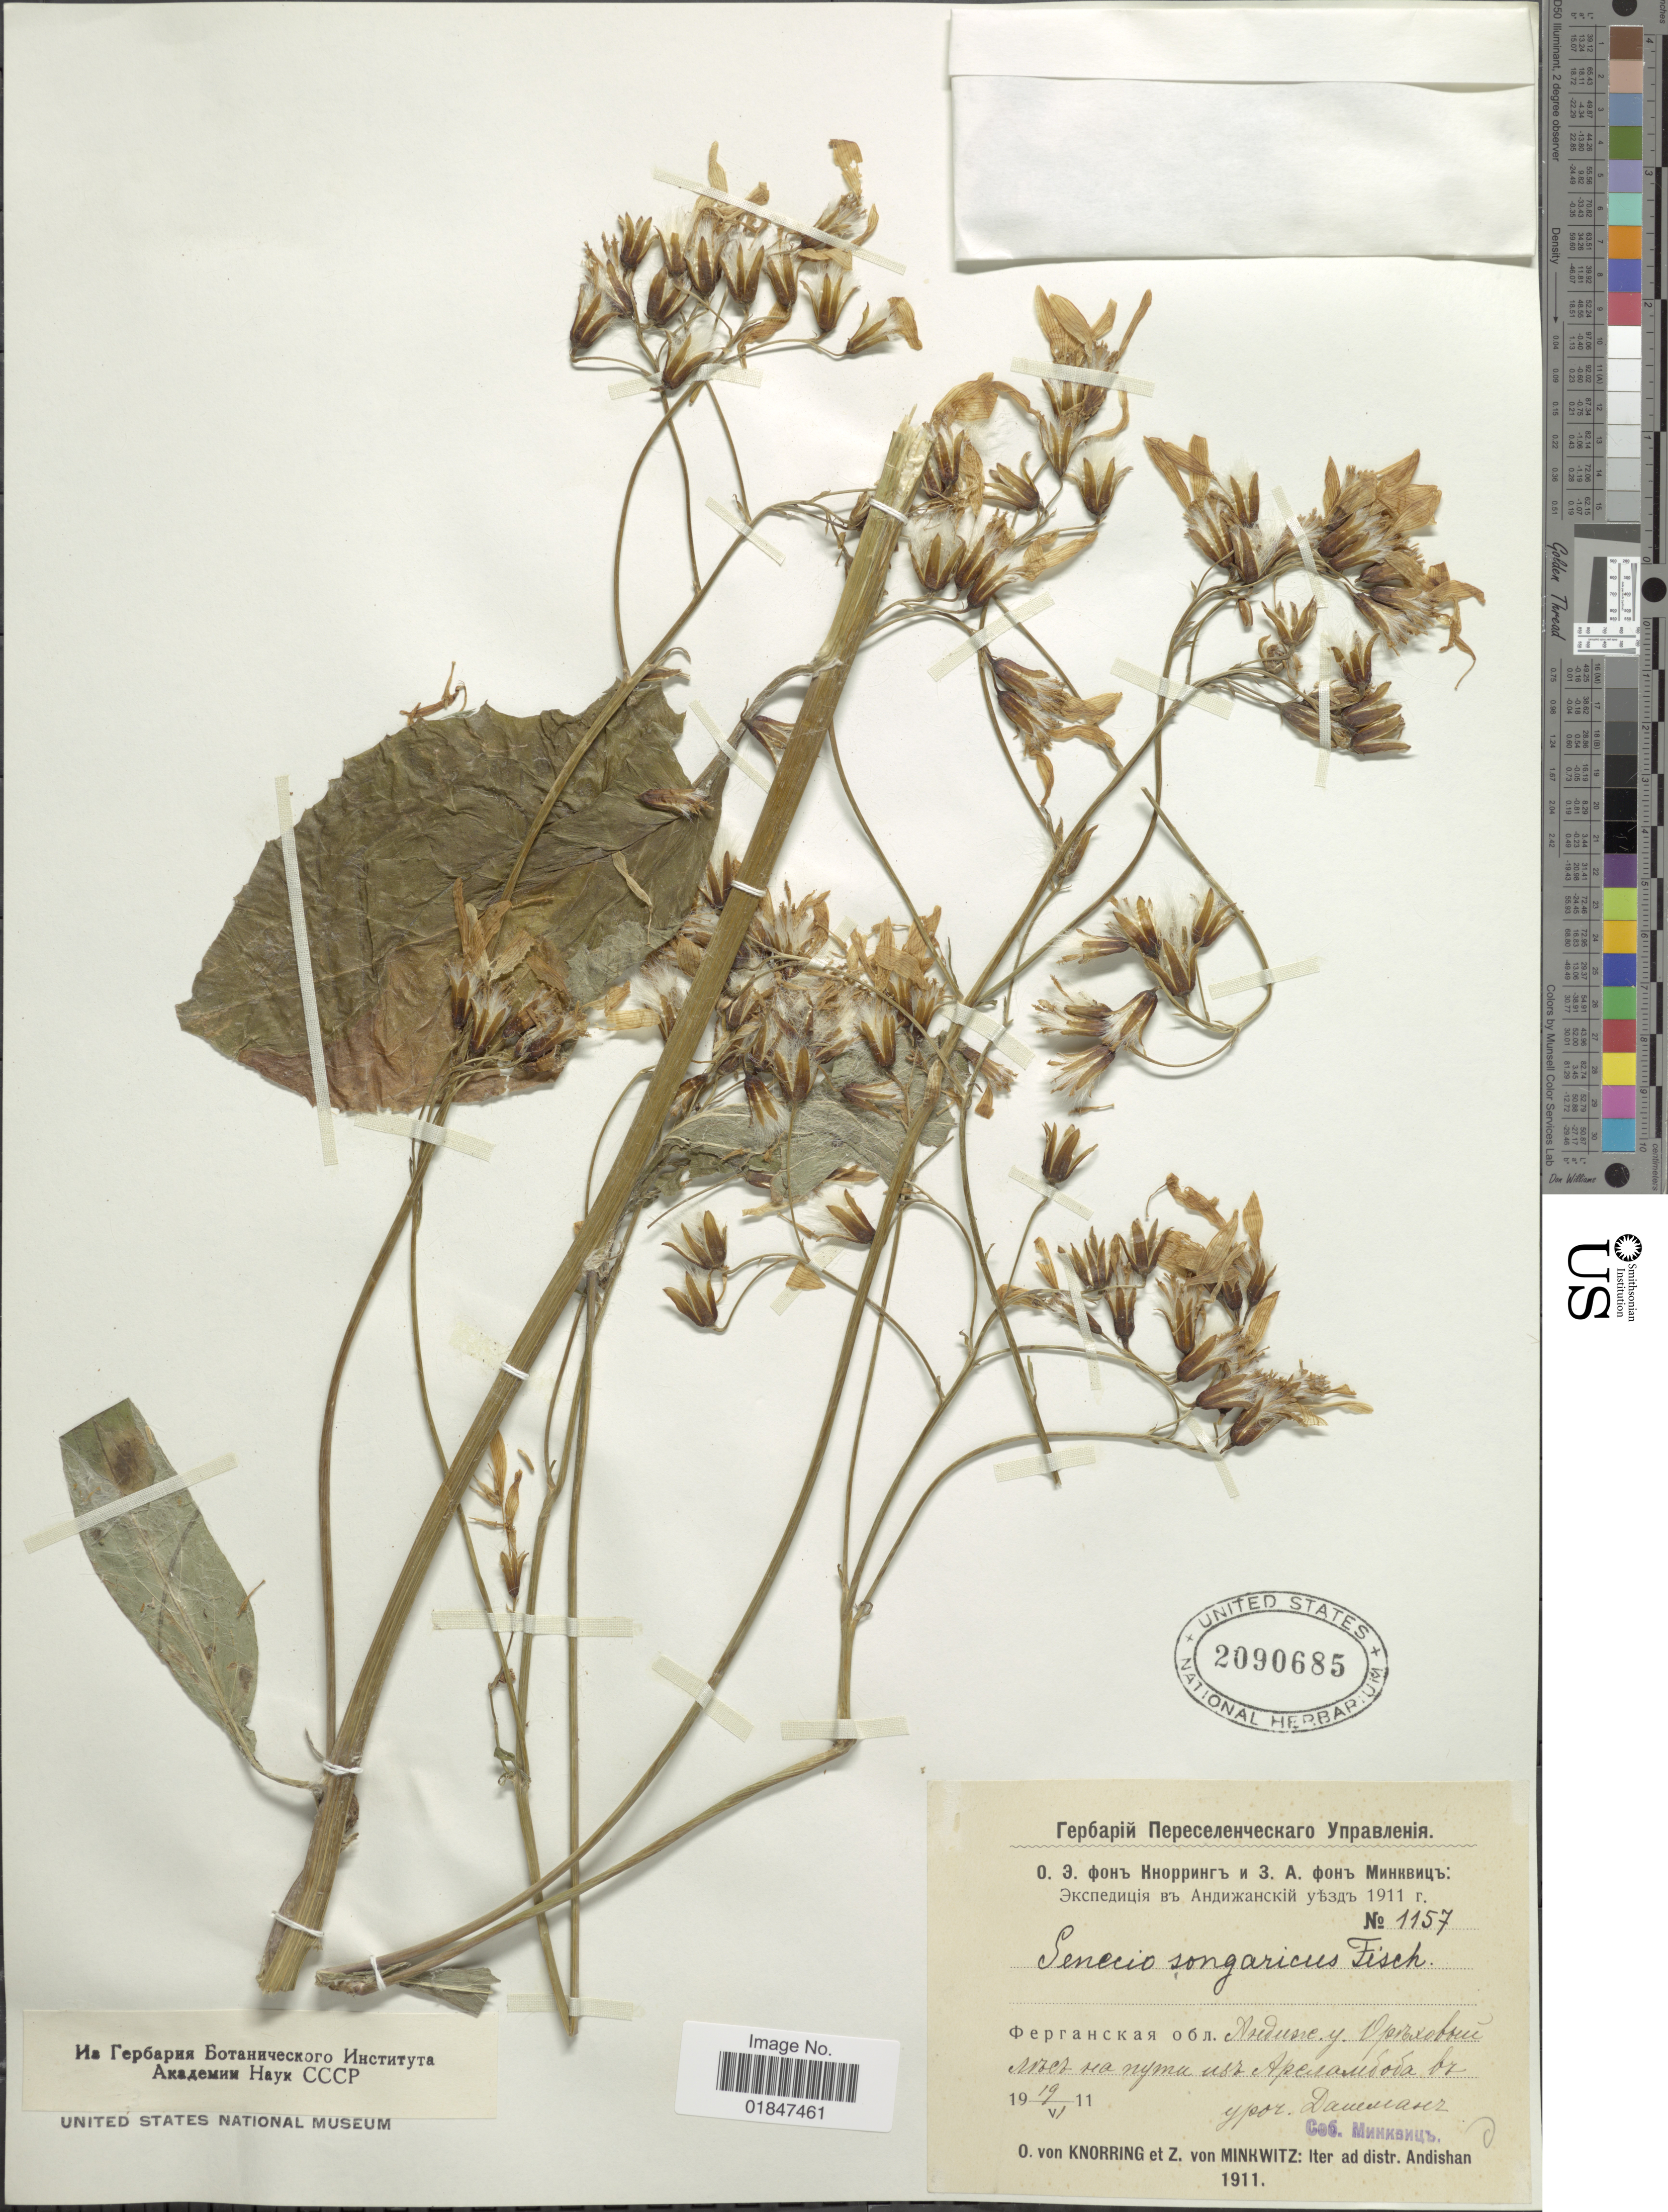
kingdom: Plantae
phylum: Tracheophyta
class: Magnoliopsida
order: Asterales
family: Asteraceae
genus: Ligularia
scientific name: Ligularia sp.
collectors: O. Knorring & Z. Minkvitz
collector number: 1157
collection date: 1911-06-19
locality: Iter ad distr. Andishan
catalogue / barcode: US 2090685